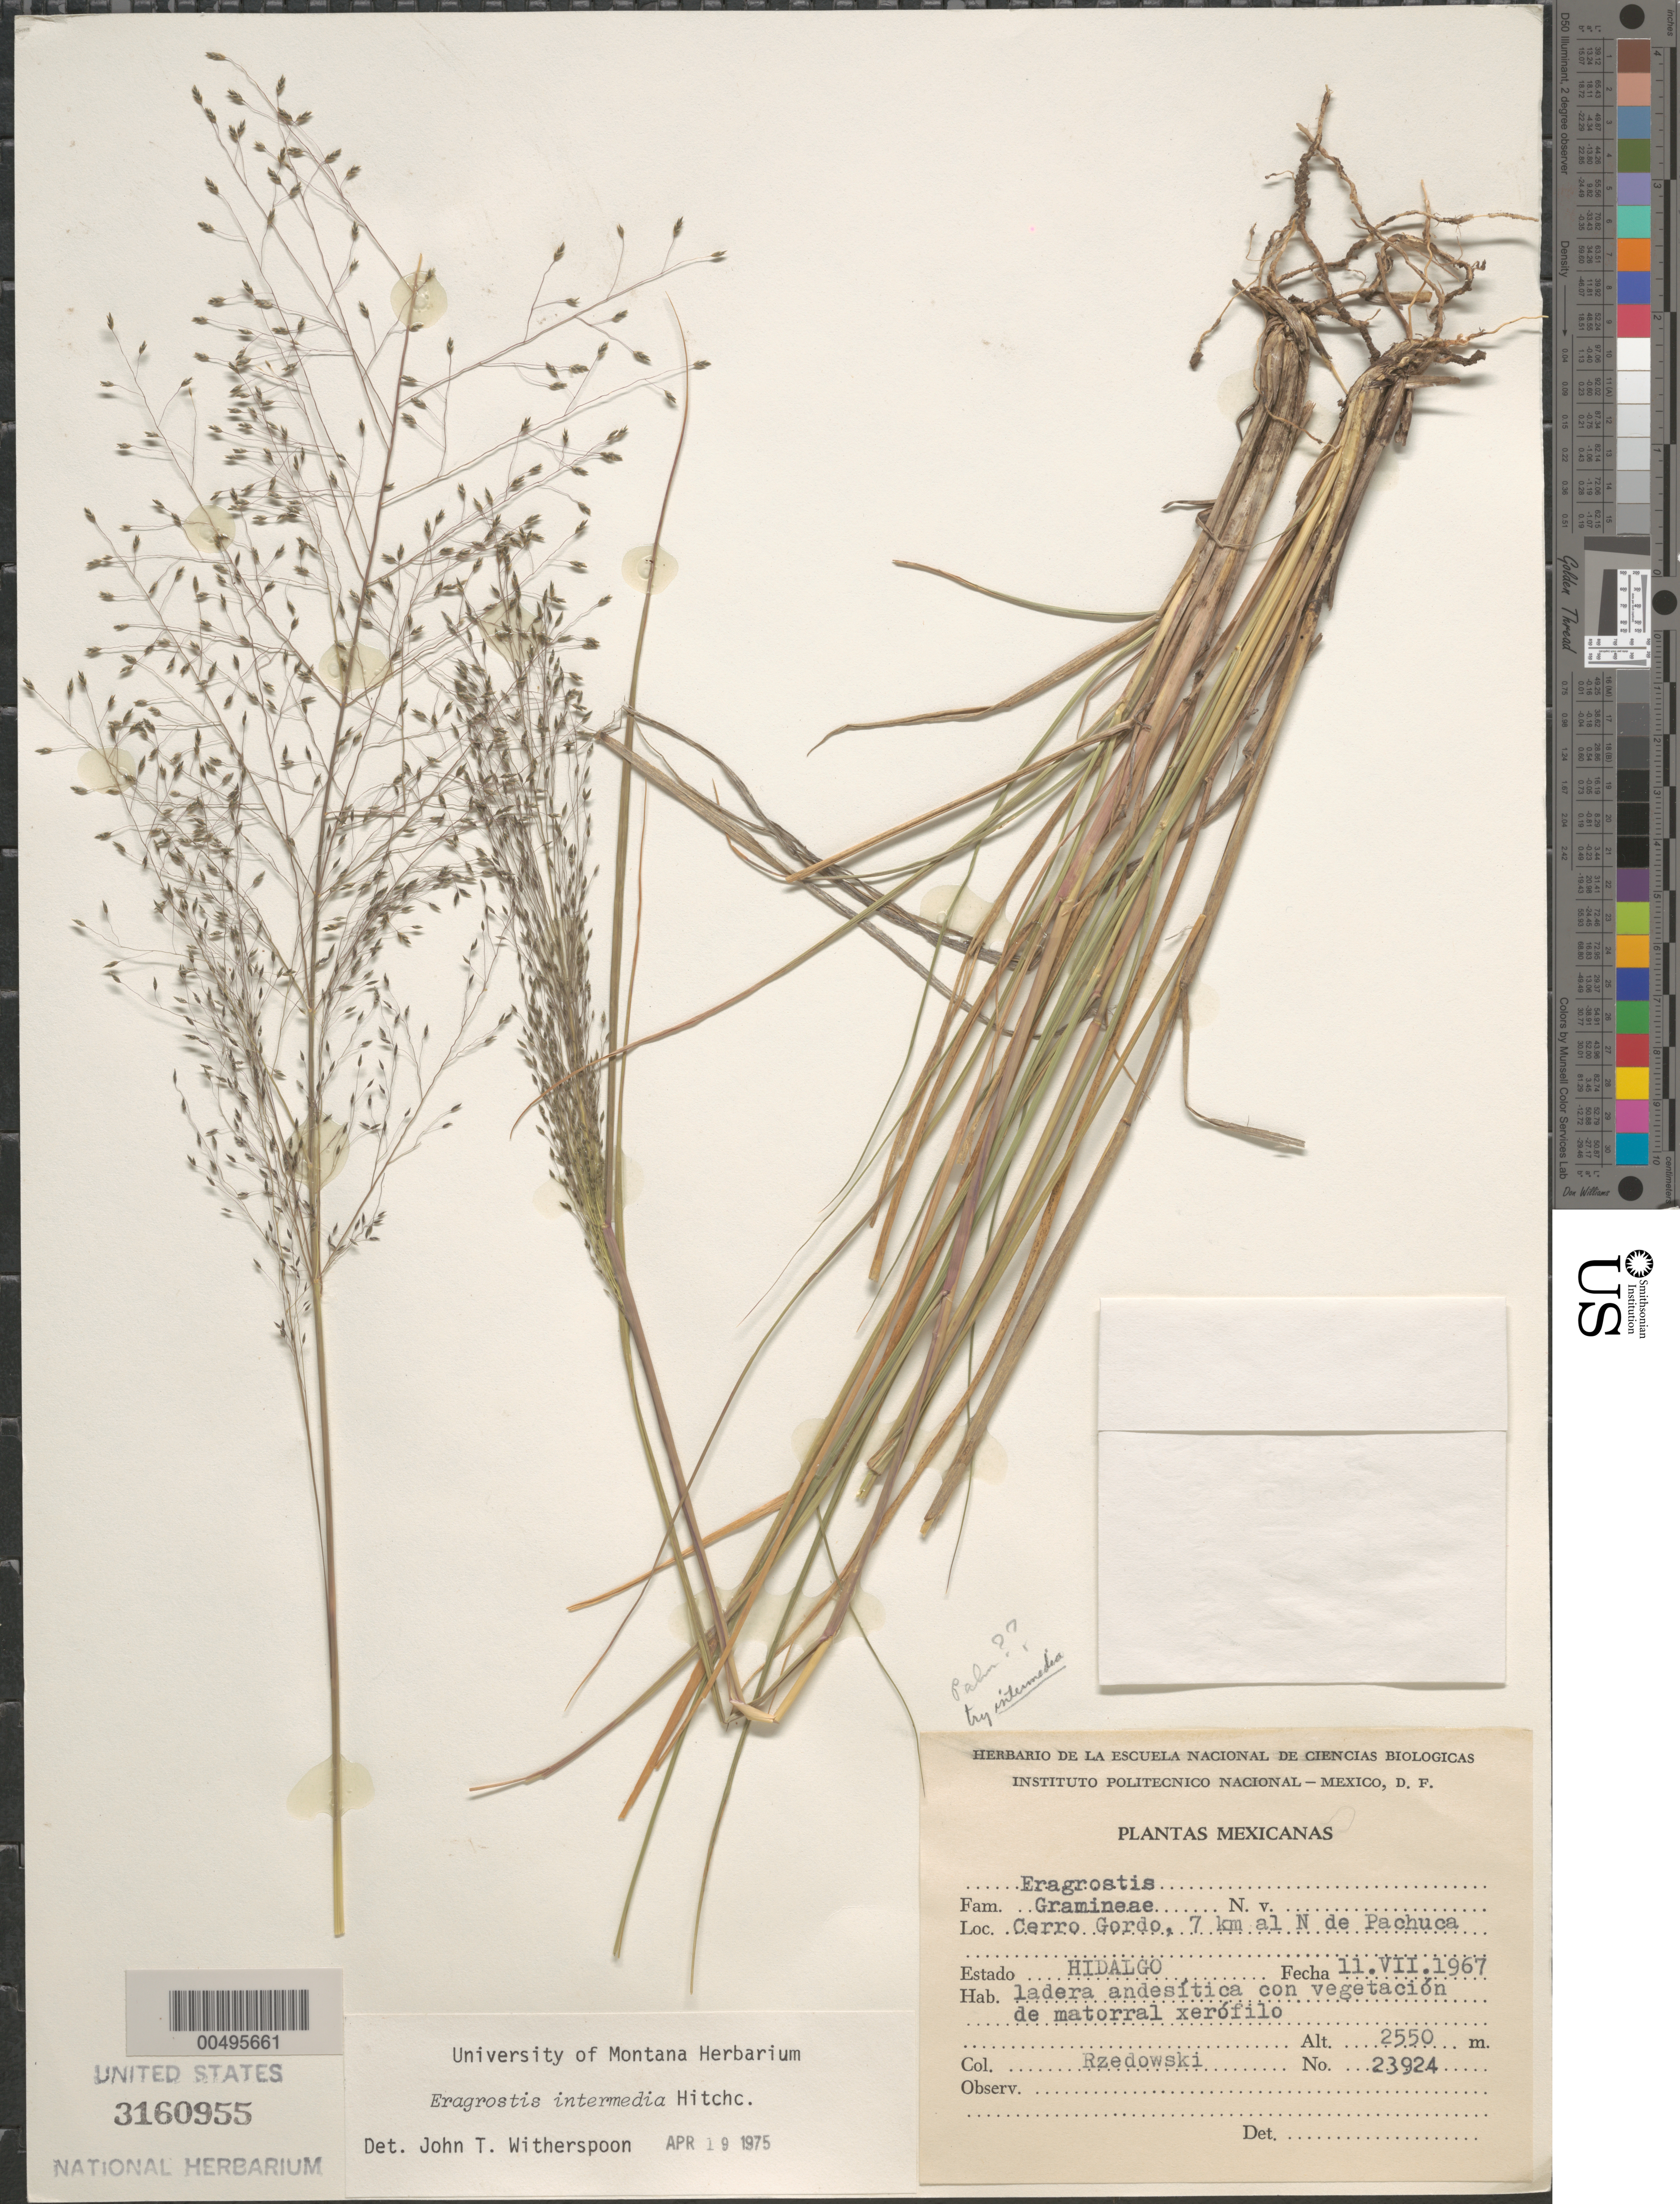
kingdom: Plantae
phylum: Tracheophyta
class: Liliopsida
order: Poales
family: Poaceae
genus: Eragrostis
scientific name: Eragrostis intermedia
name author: Hitchc.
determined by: Witherspoon, John T.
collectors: E. Rzedowski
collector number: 23924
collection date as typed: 11 Jul 1967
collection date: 1967-07-11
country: Mexico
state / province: Hidalgo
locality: Cerro Gordo, 7 km N of Pachuca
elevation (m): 2550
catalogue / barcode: US 3160955